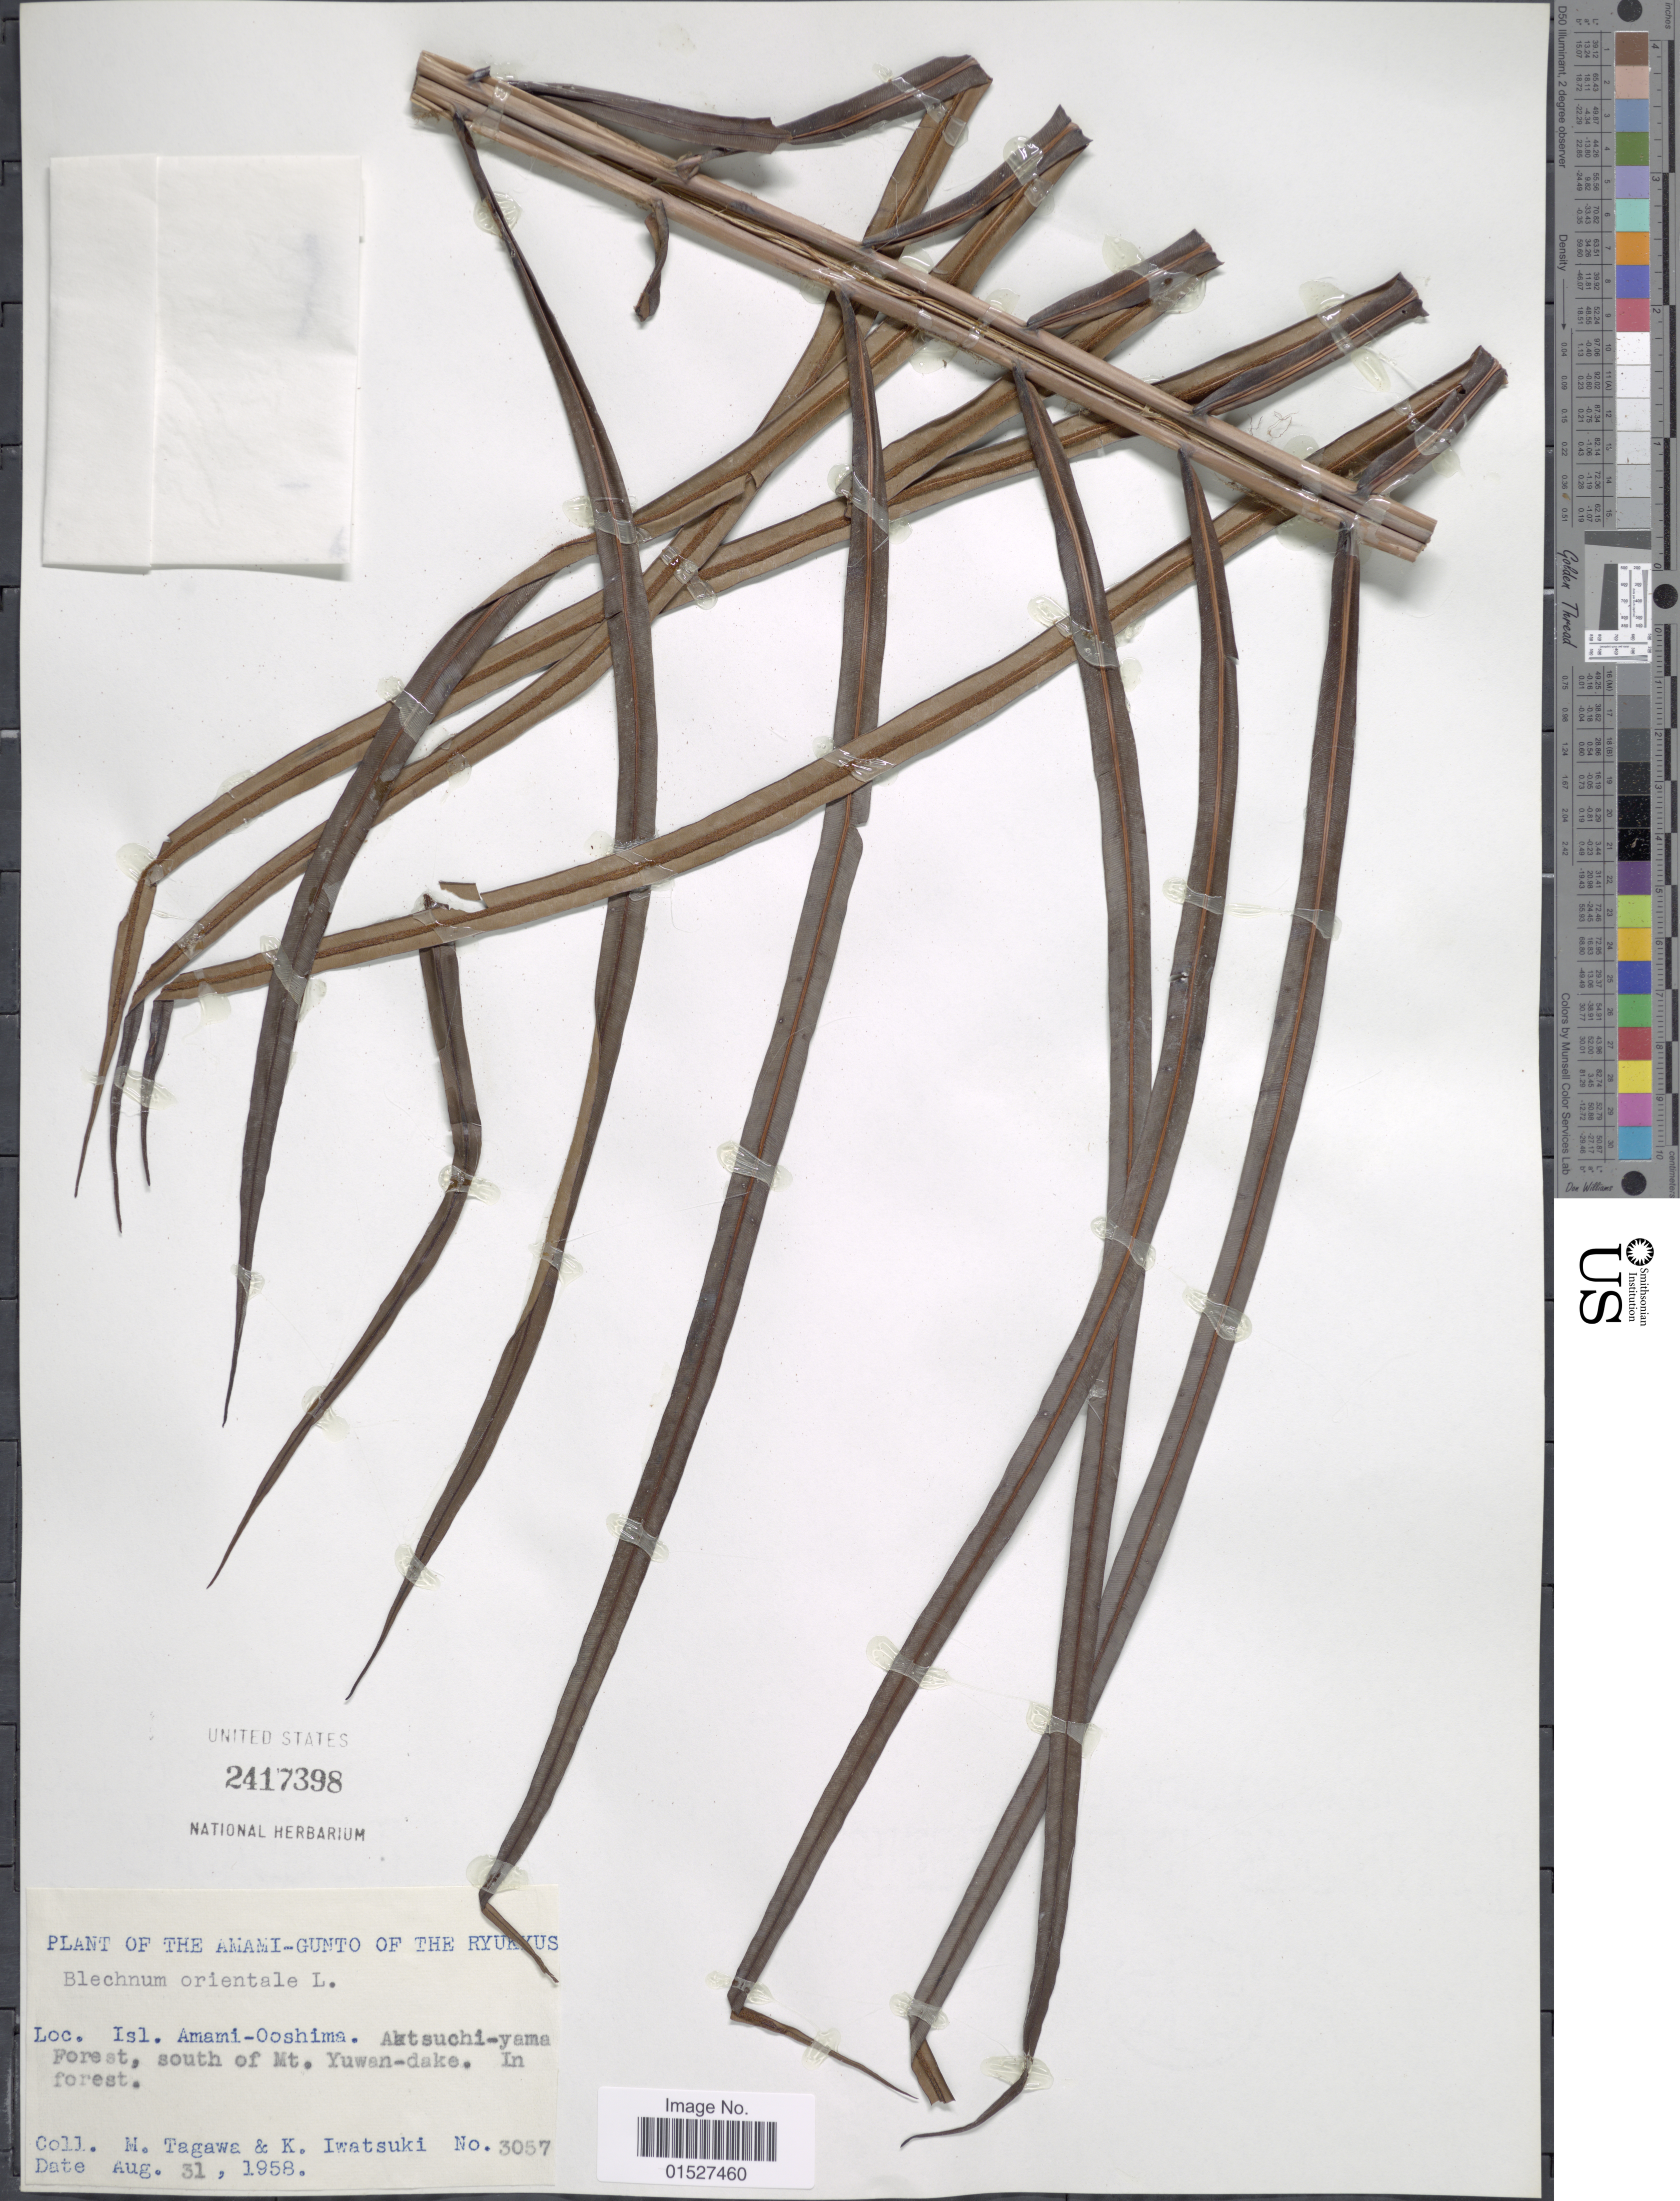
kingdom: Plantae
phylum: Tracheophyta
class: Polypodiopsida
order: Polypodiales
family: Blechnaceae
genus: Blechnum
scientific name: Blechnum orientale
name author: L.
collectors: M. Tagawa & K. Iwatsuki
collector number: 3057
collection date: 1958-08-31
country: Japan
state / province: Okinawa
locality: The Amami-Gunto of the Ryukyus. Isl. Amami-Ooshima. Aktsuchi-yama Forest, south of Mt. Yuwan-dake.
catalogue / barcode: US 2417398